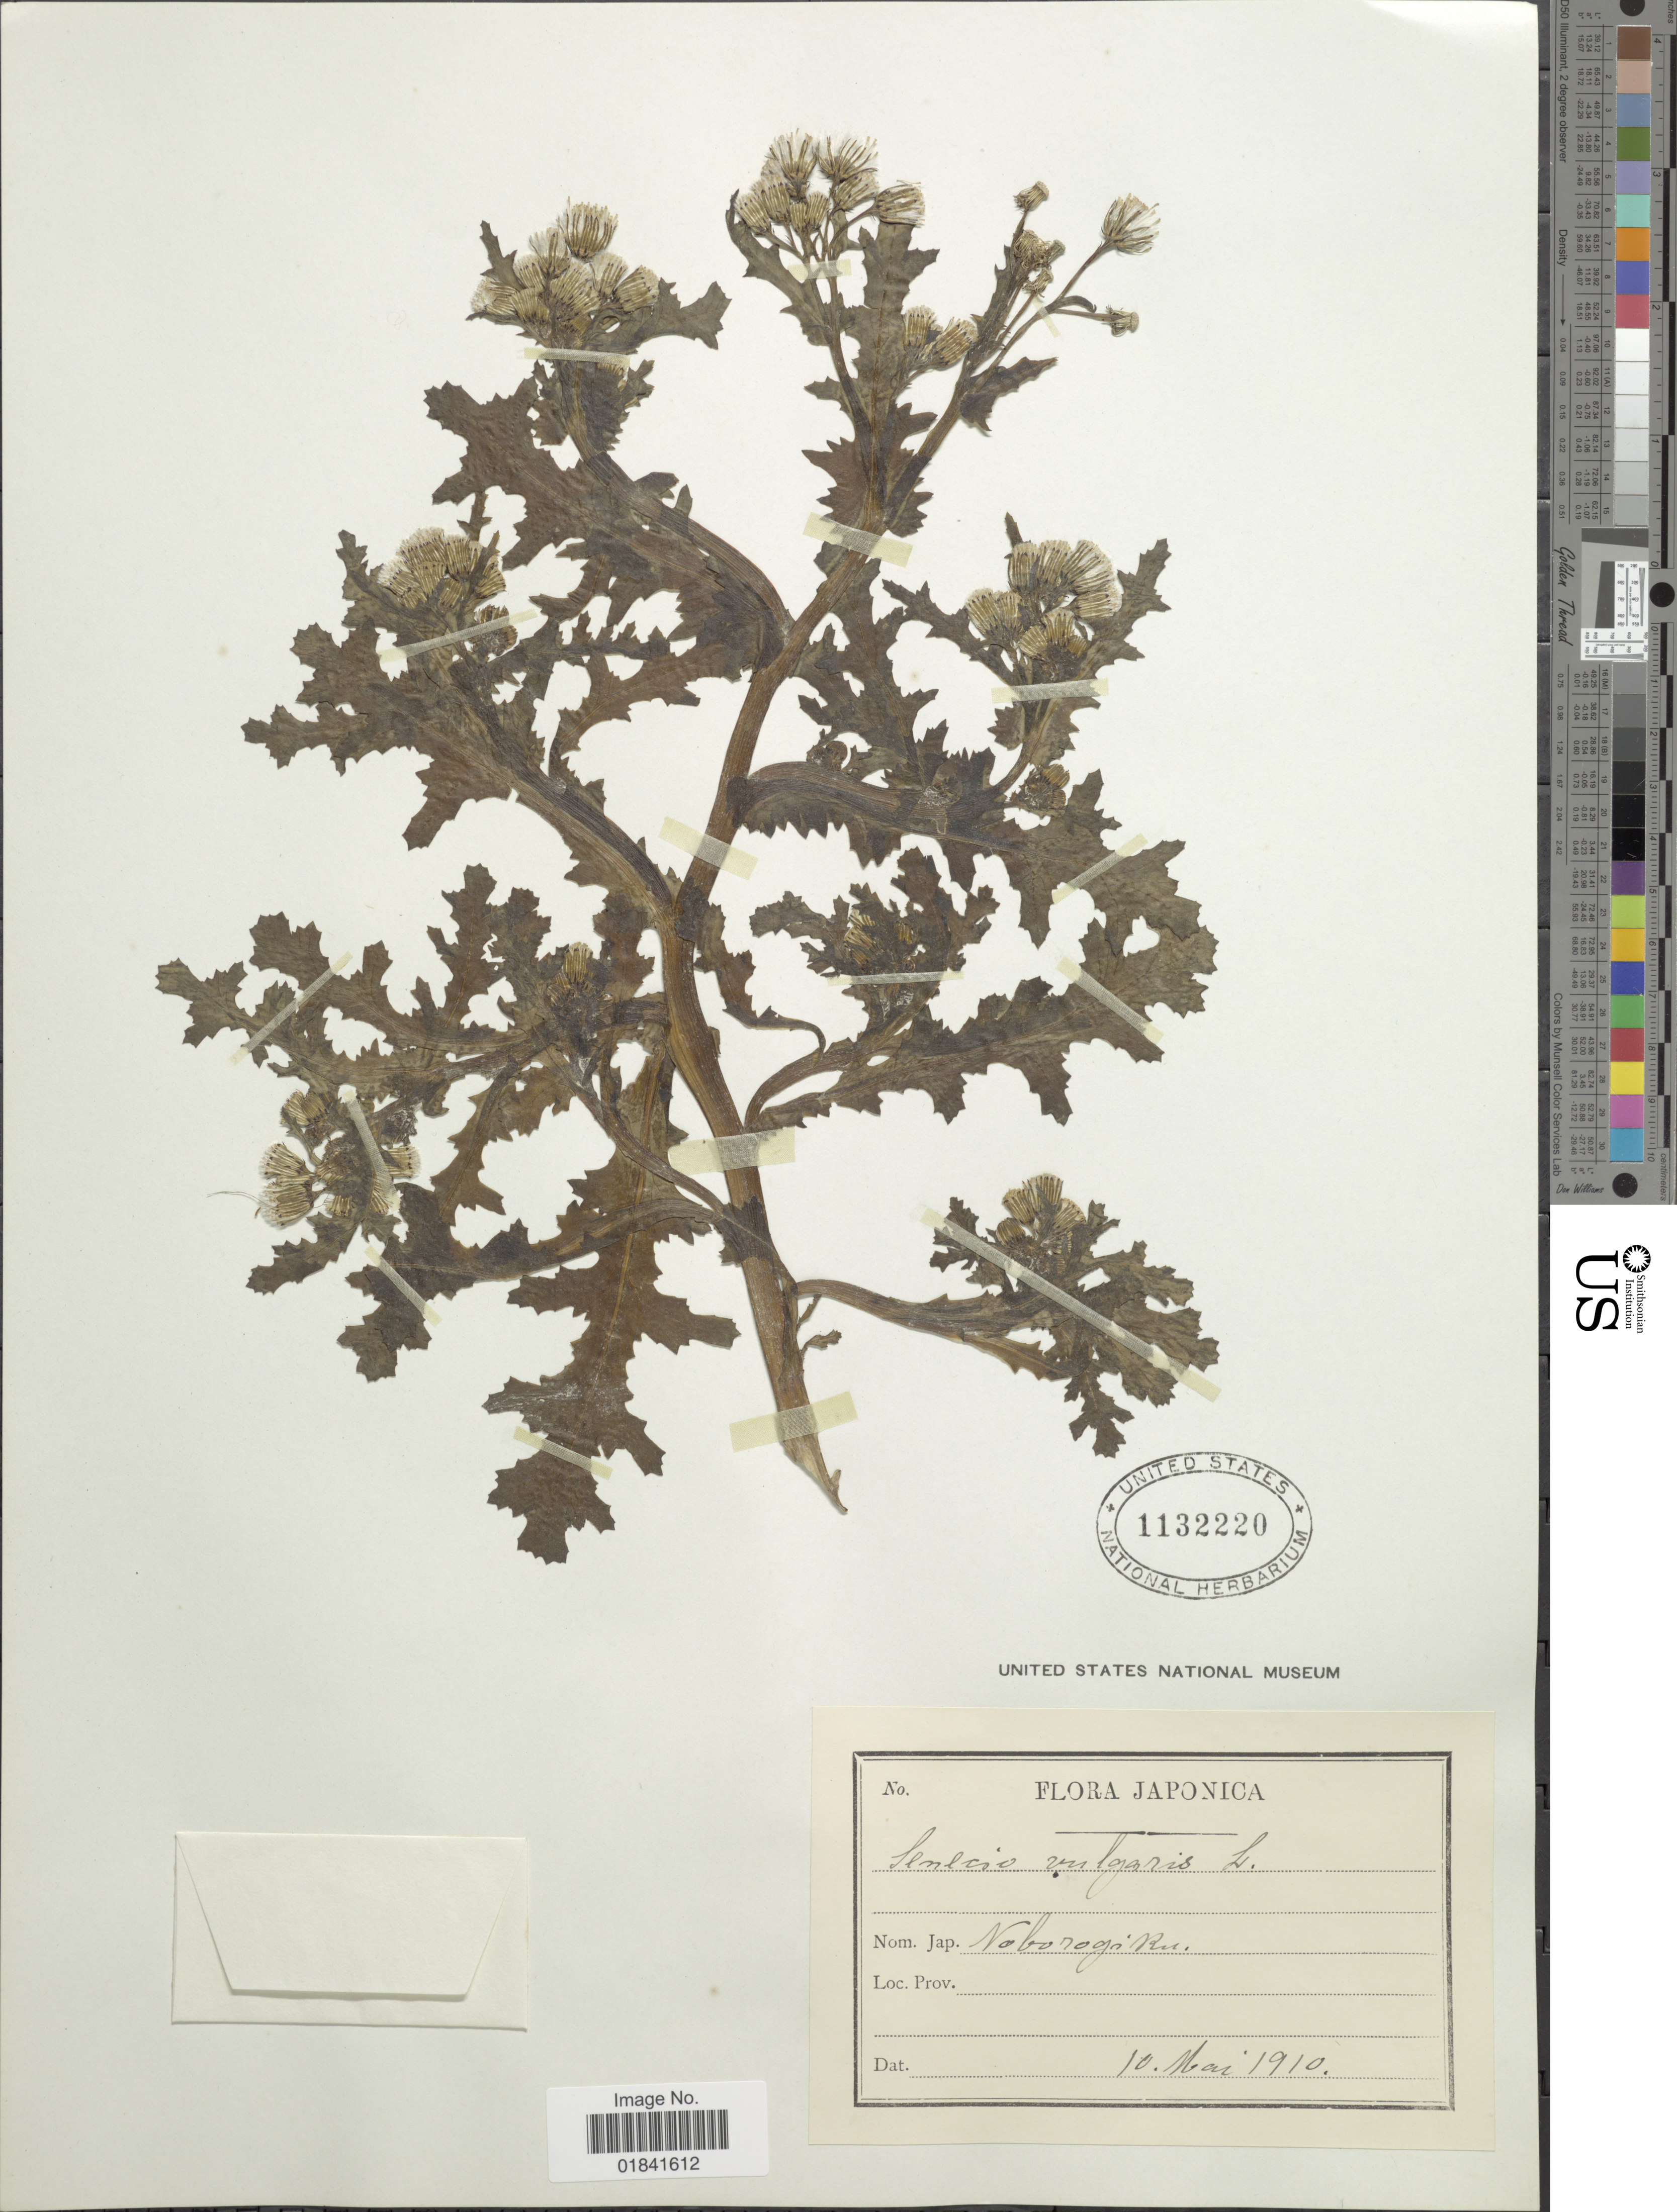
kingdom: Plantae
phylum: Tracheophyta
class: Magnoliopsida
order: Asterales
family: Asteraceae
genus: Senecio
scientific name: Senecio vulgaris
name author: L.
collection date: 1910-05-10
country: Japan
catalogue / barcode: US 1132220